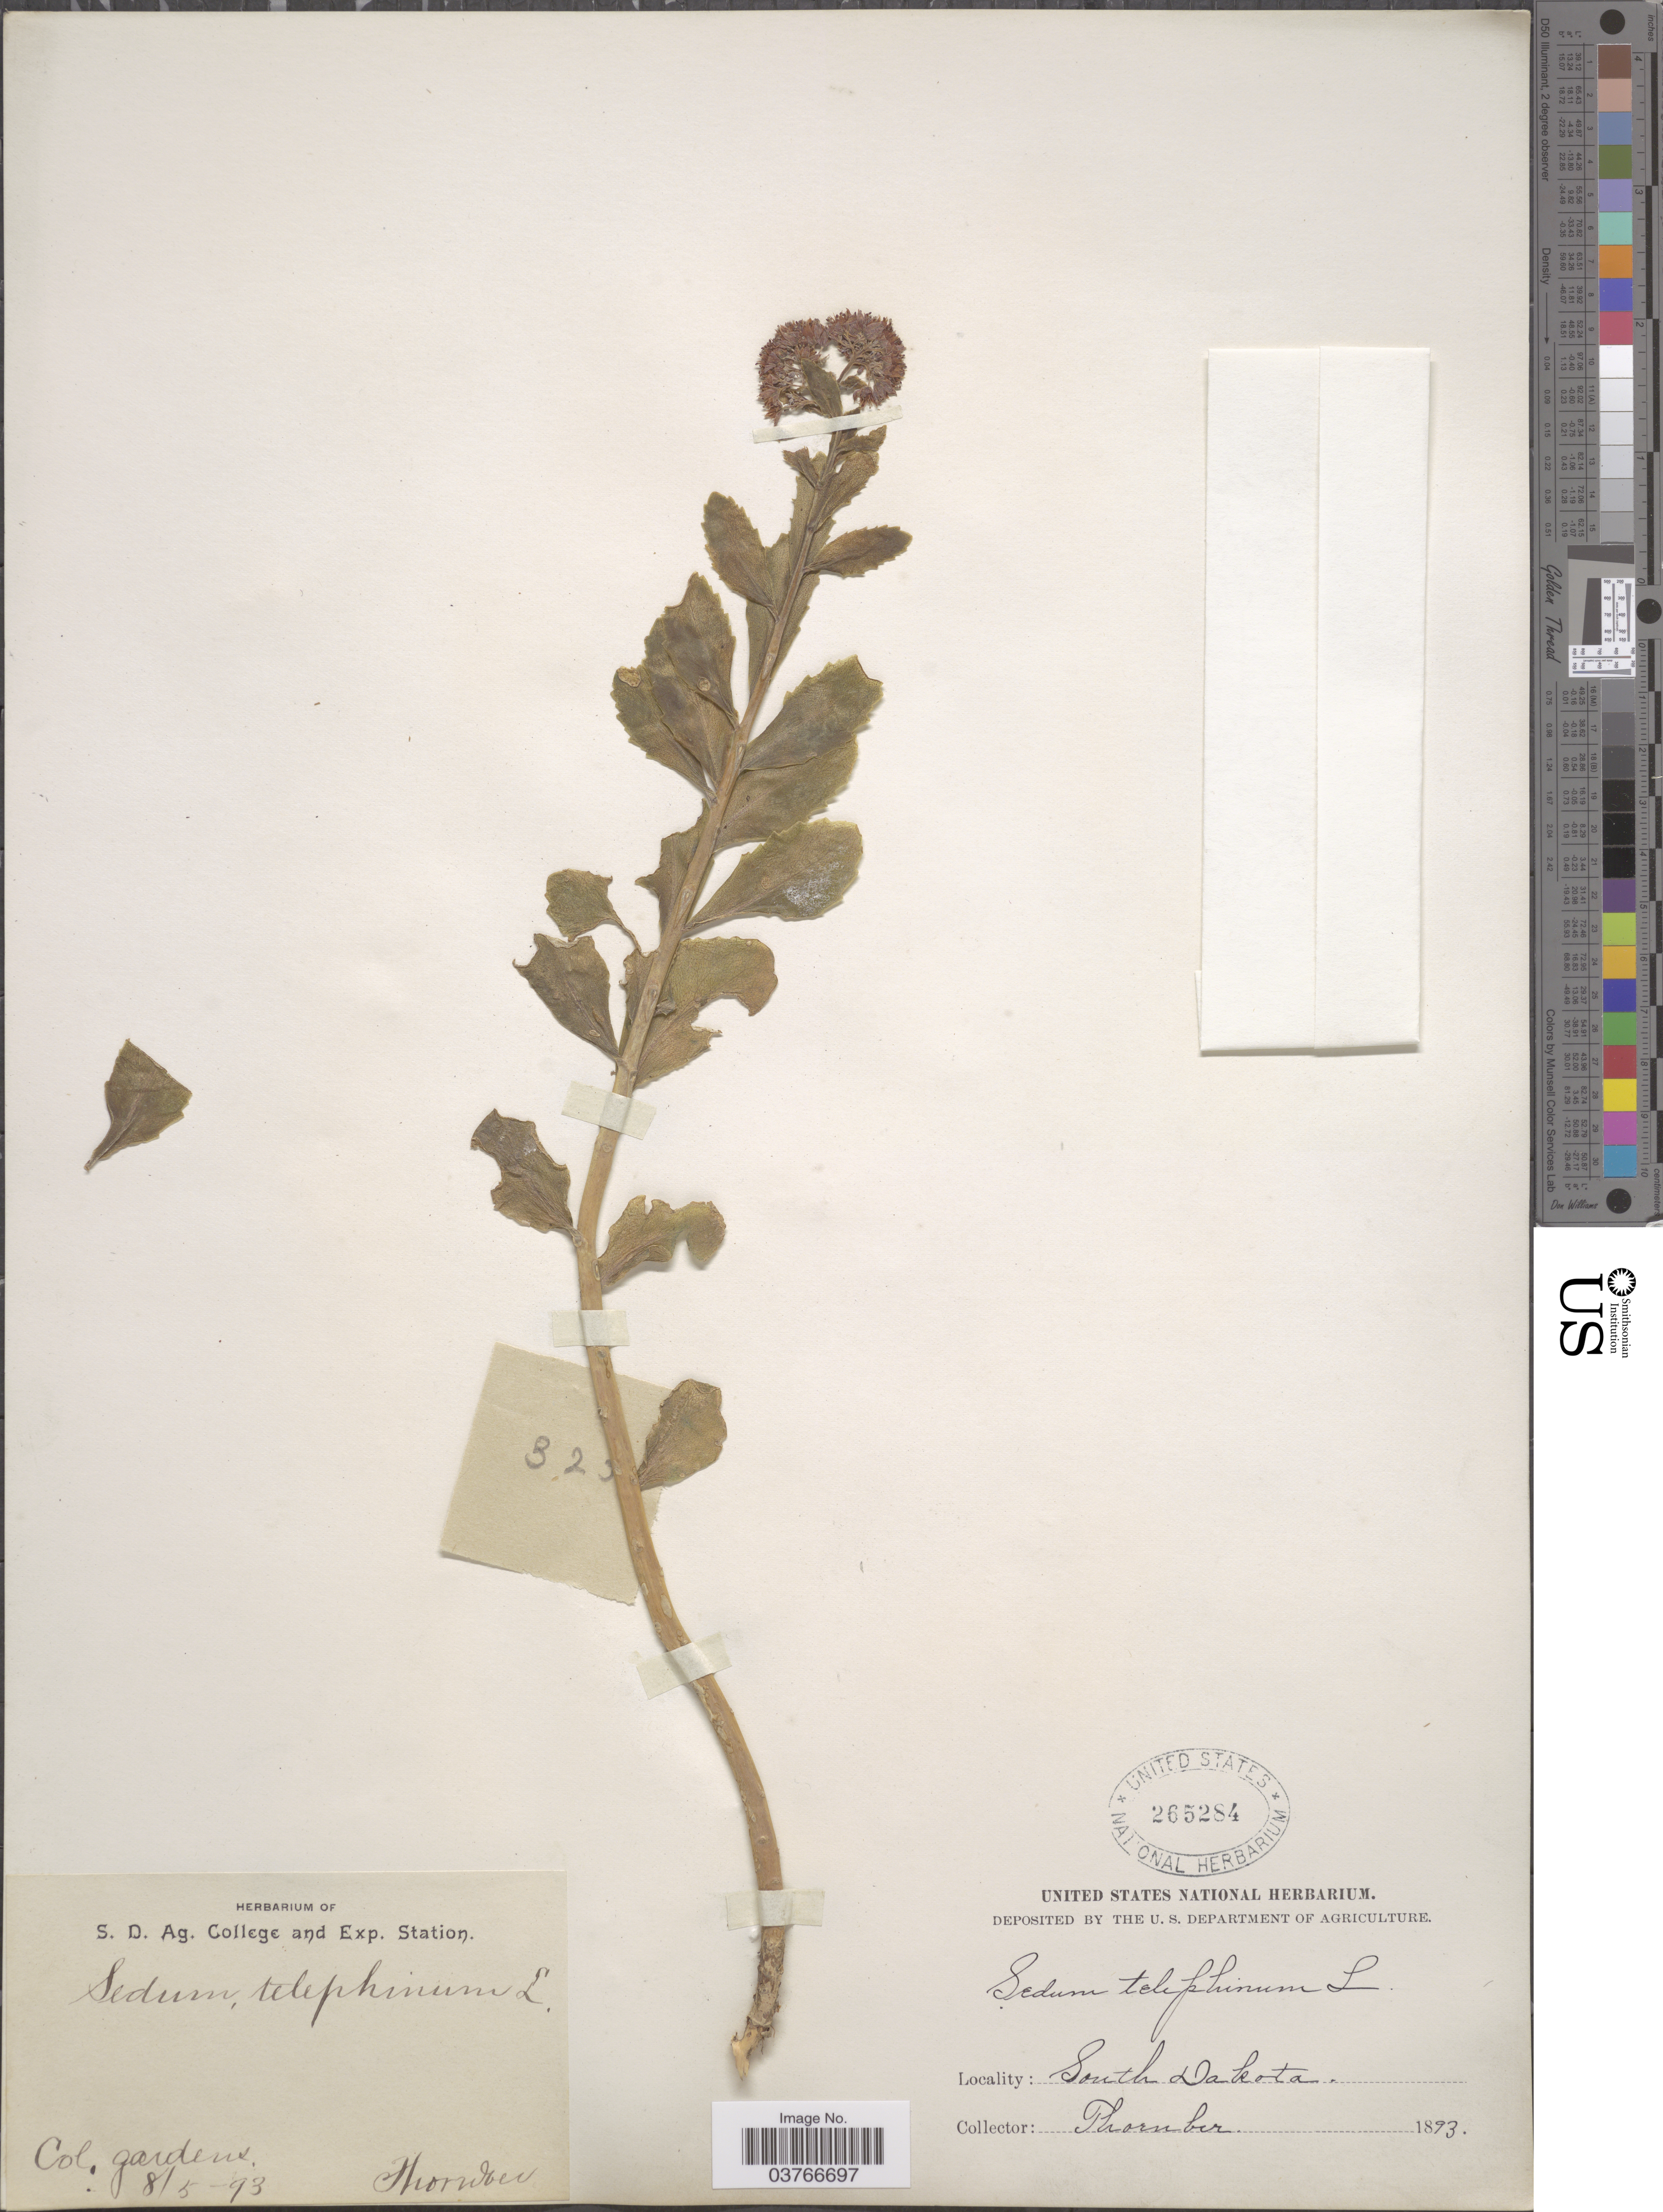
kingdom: Plantae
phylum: Tracheophyta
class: Magnoliopsida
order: Saxifragales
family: Crassulaceae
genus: Hylotelephium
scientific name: Hylotelephium telephium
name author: (L.) H. Ohba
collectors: J. Thornber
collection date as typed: Transcribed d/m/y: 5/8/93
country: United States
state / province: South Dakota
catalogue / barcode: US 265284